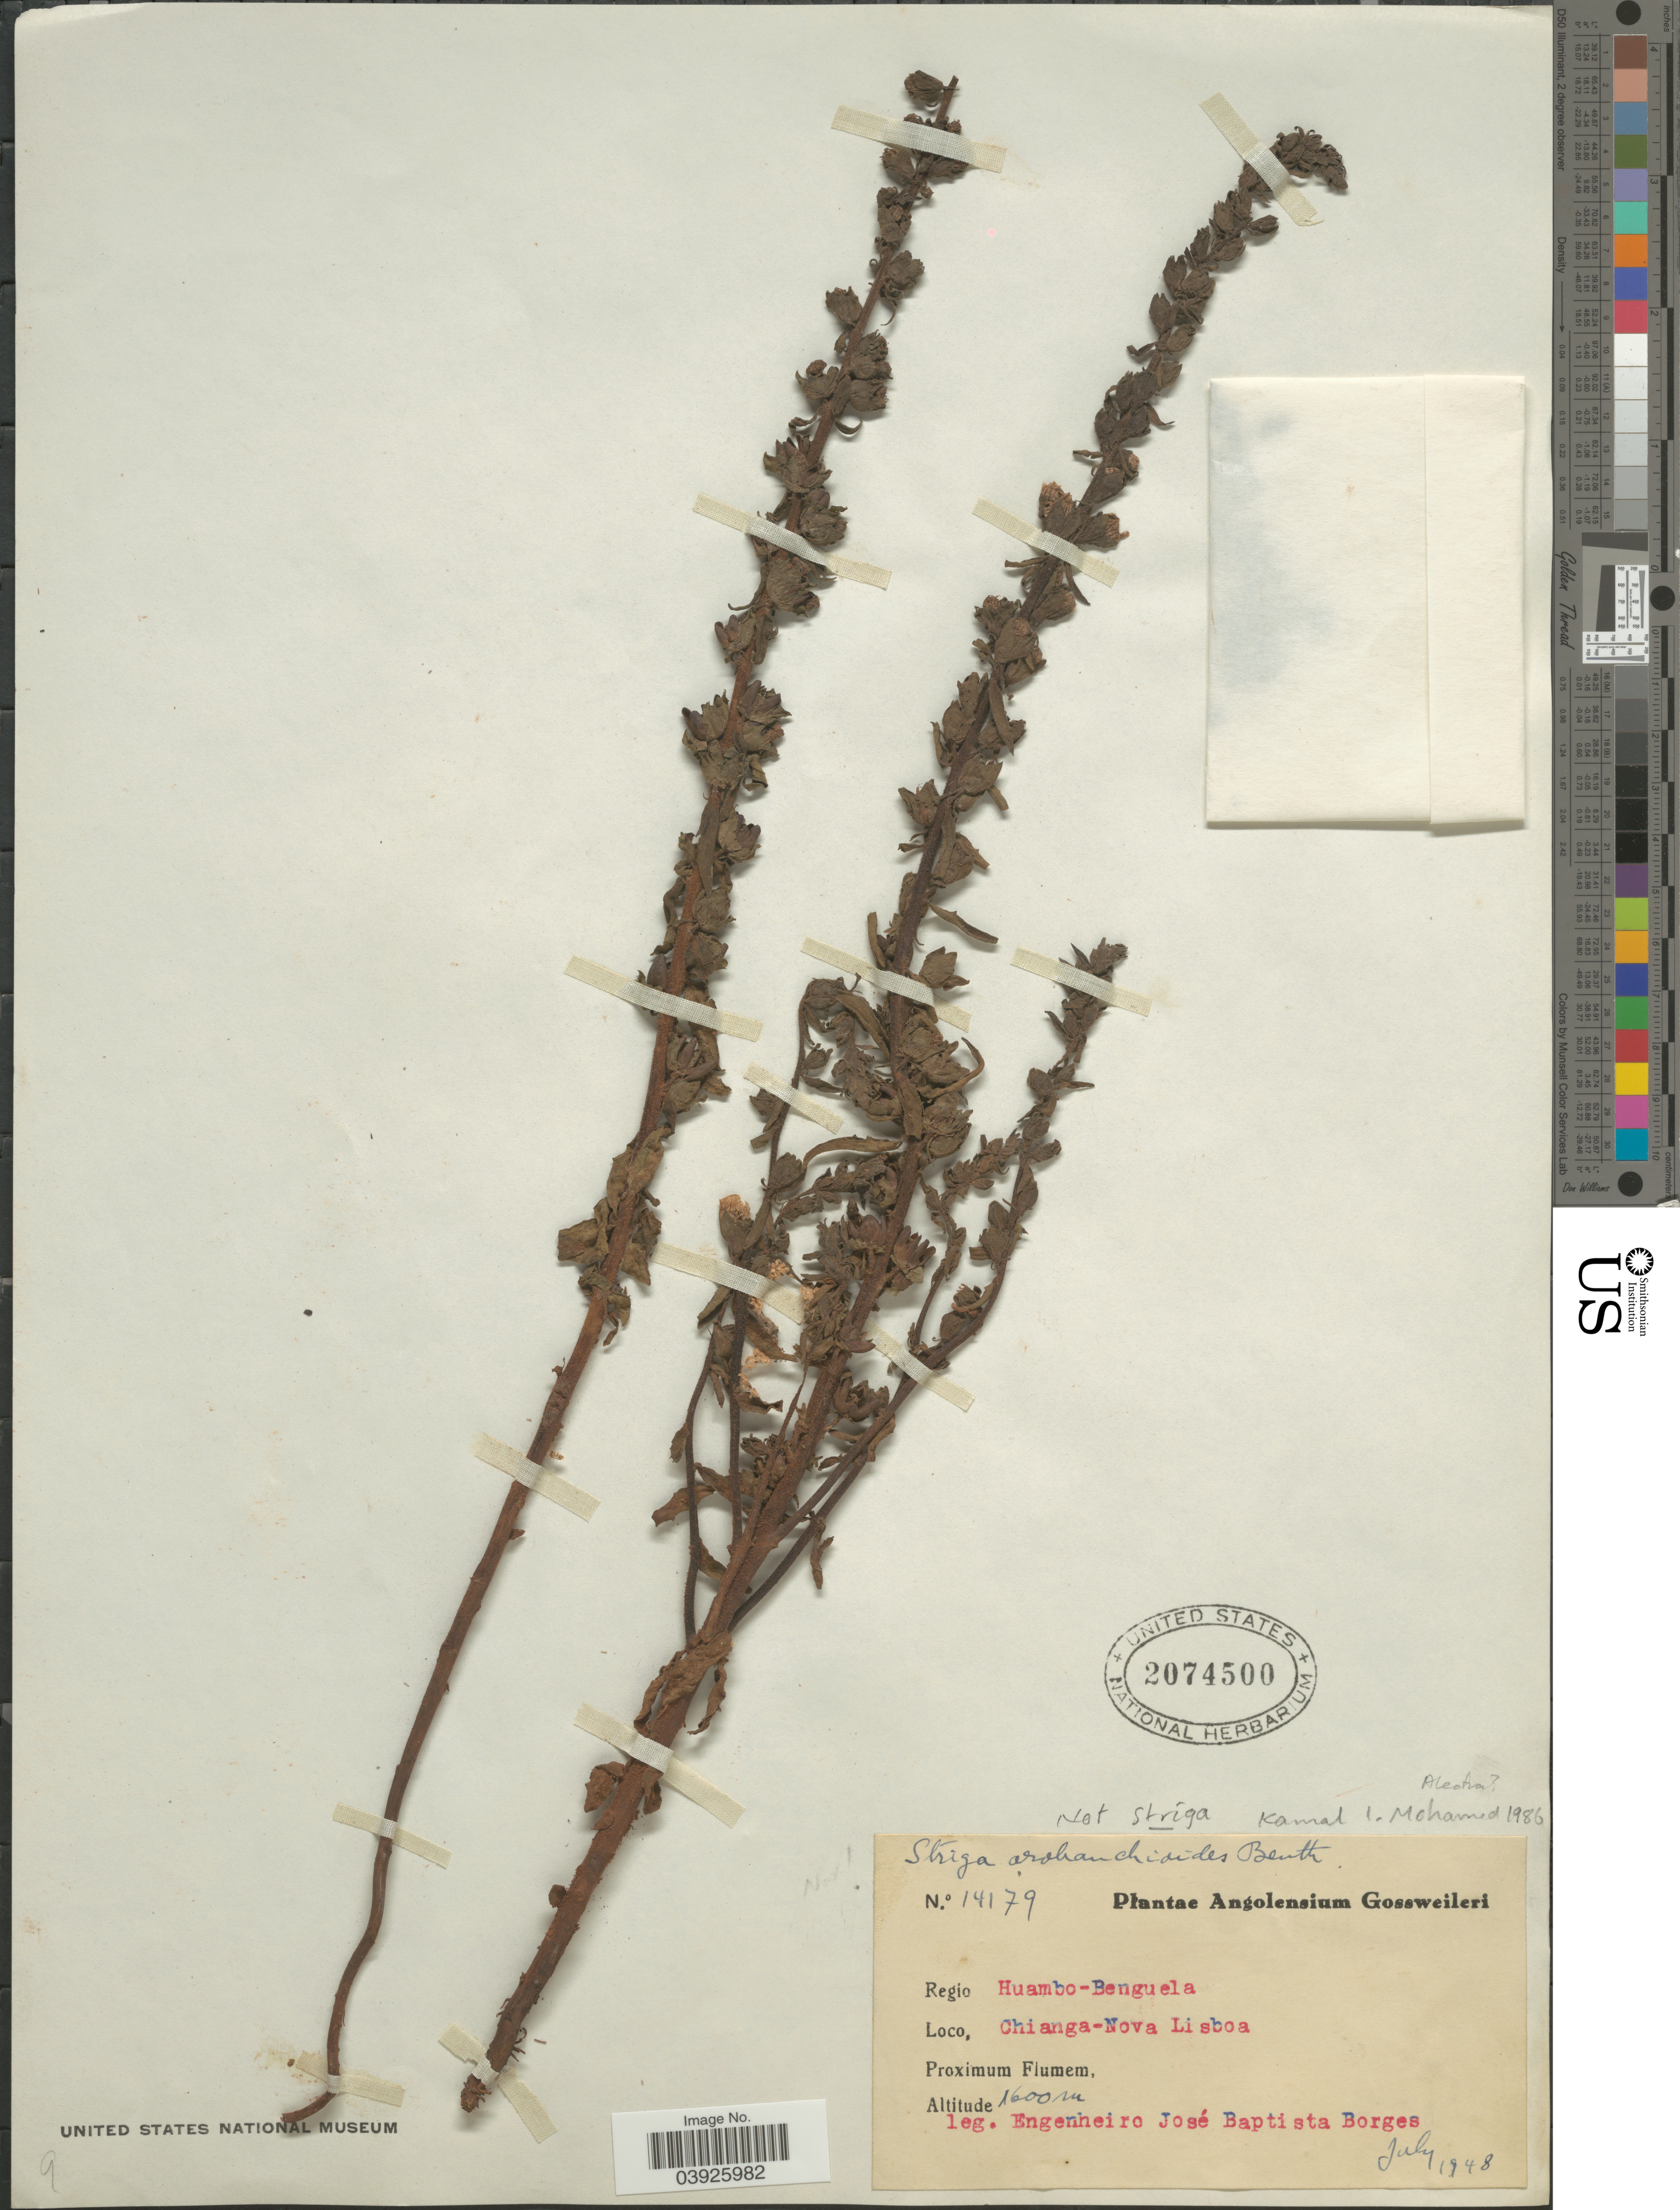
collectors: E. Borges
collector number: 14179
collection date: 1948-07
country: Angola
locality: Regio Huambo-Benguela. Chianga-Nova Lisboa.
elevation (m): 1600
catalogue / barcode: US 2074500